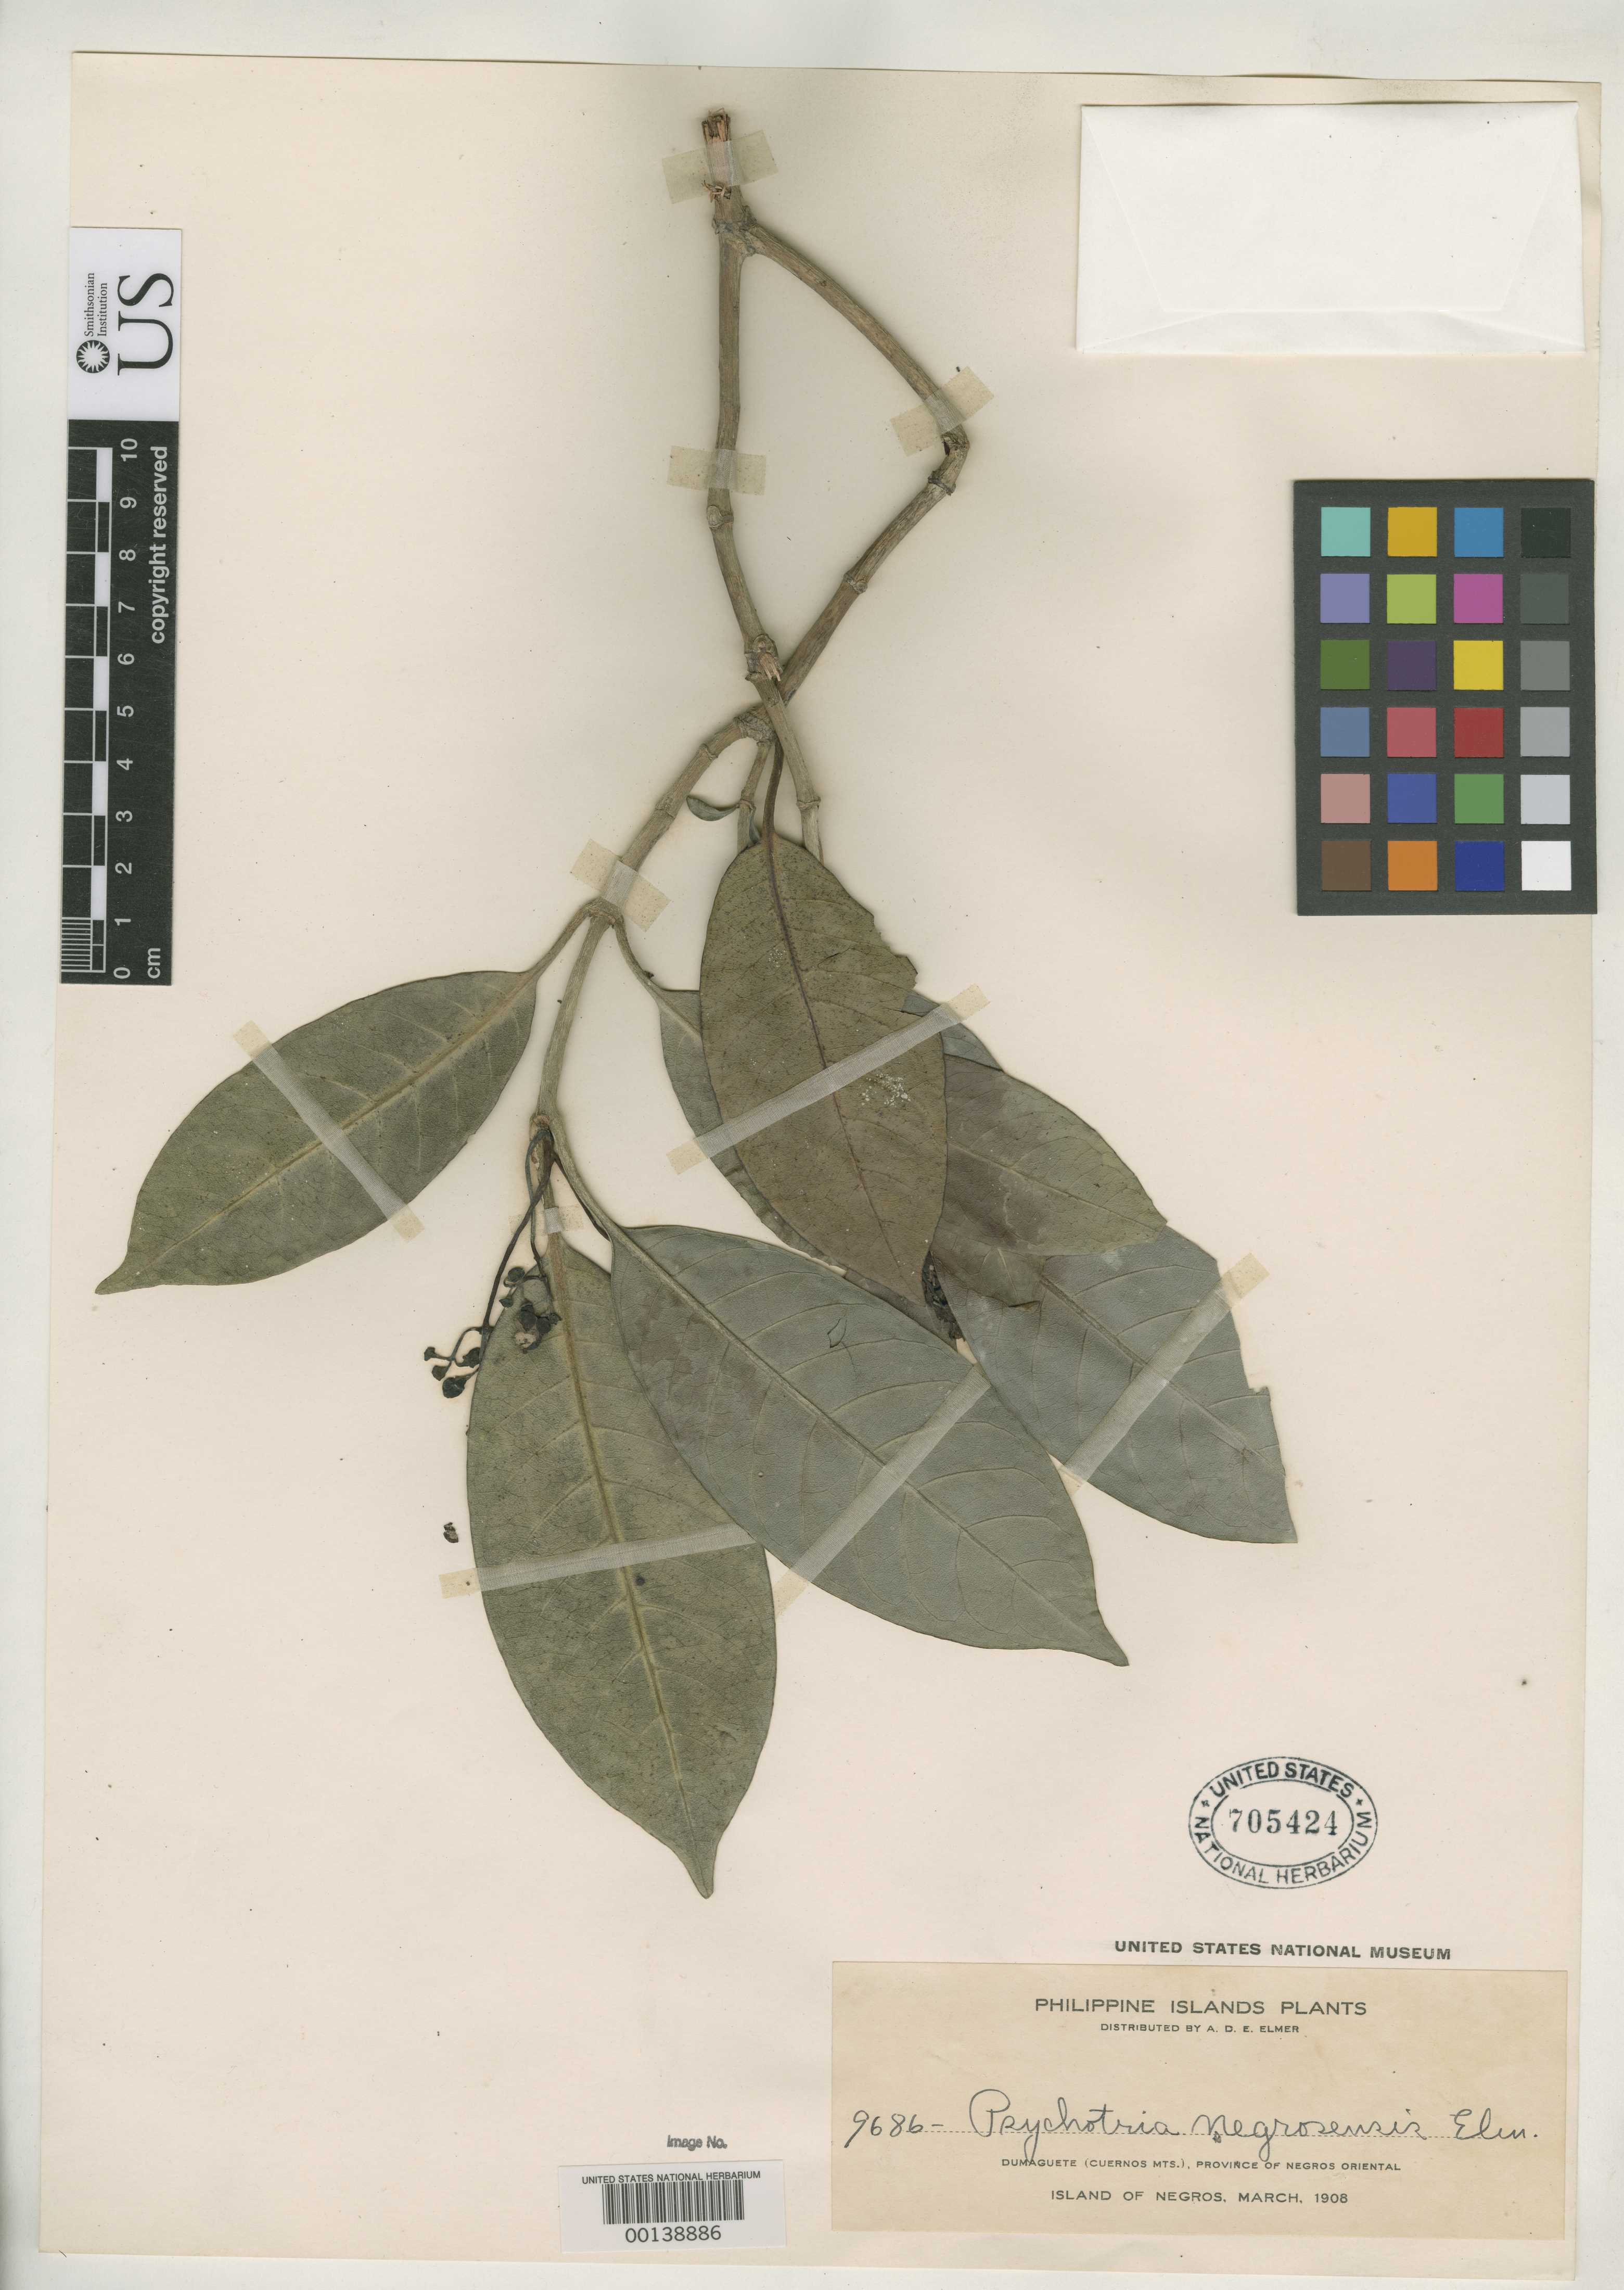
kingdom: Plantae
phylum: Tracheophyta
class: Magnoliopsida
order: Gentianales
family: Rubiaceae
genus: Psychotria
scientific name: Psychotria negrosensis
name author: Elmer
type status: Isotype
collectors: A. D. E. Elmer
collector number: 9686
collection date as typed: Mar 1908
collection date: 1908-03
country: Philippines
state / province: Central Visayas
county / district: Negros Oriental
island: Negros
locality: Dumaguete, Cuernos Mts.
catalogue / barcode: US 705424